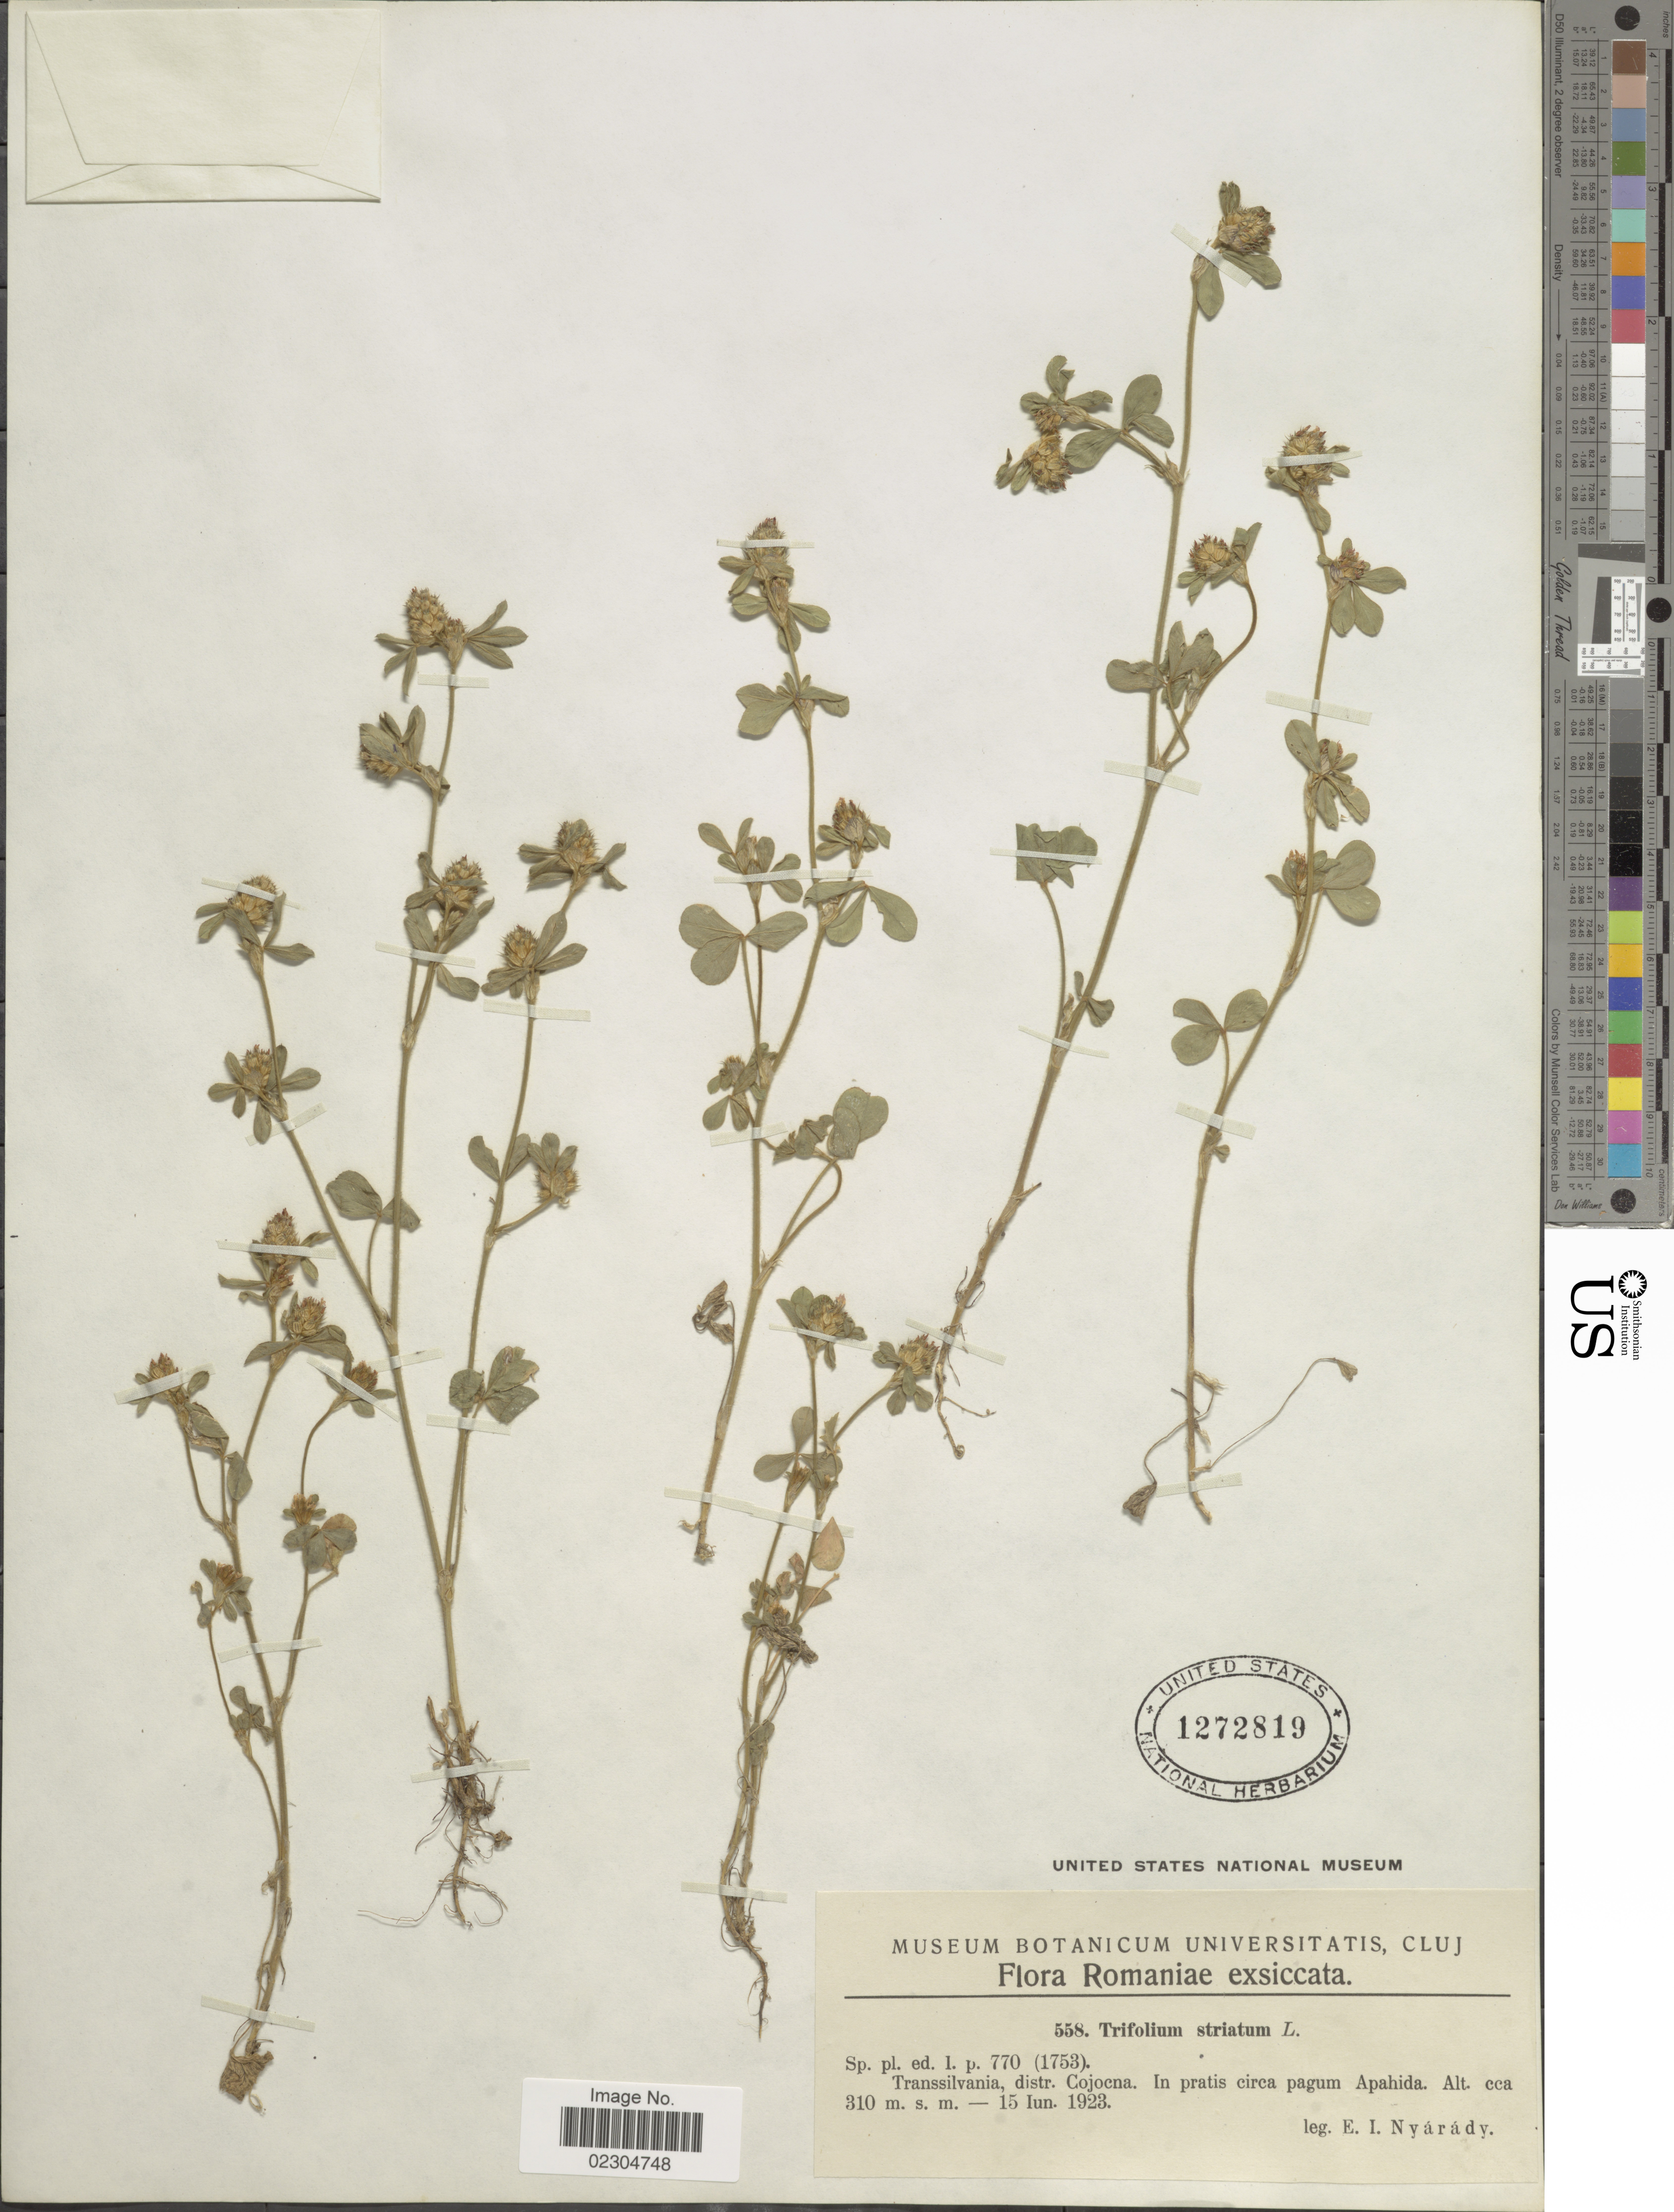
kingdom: Plantae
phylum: Tracheophyta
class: Magnoliopsida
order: Fabales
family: Fabaceae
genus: Trifolium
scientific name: Trifolium striatum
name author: L.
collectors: E. Nyárády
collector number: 558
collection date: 1923-06-15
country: Romania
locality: Transsilvania, distr. Cojocna. Apahida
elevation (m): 310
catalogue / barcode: US 1272819